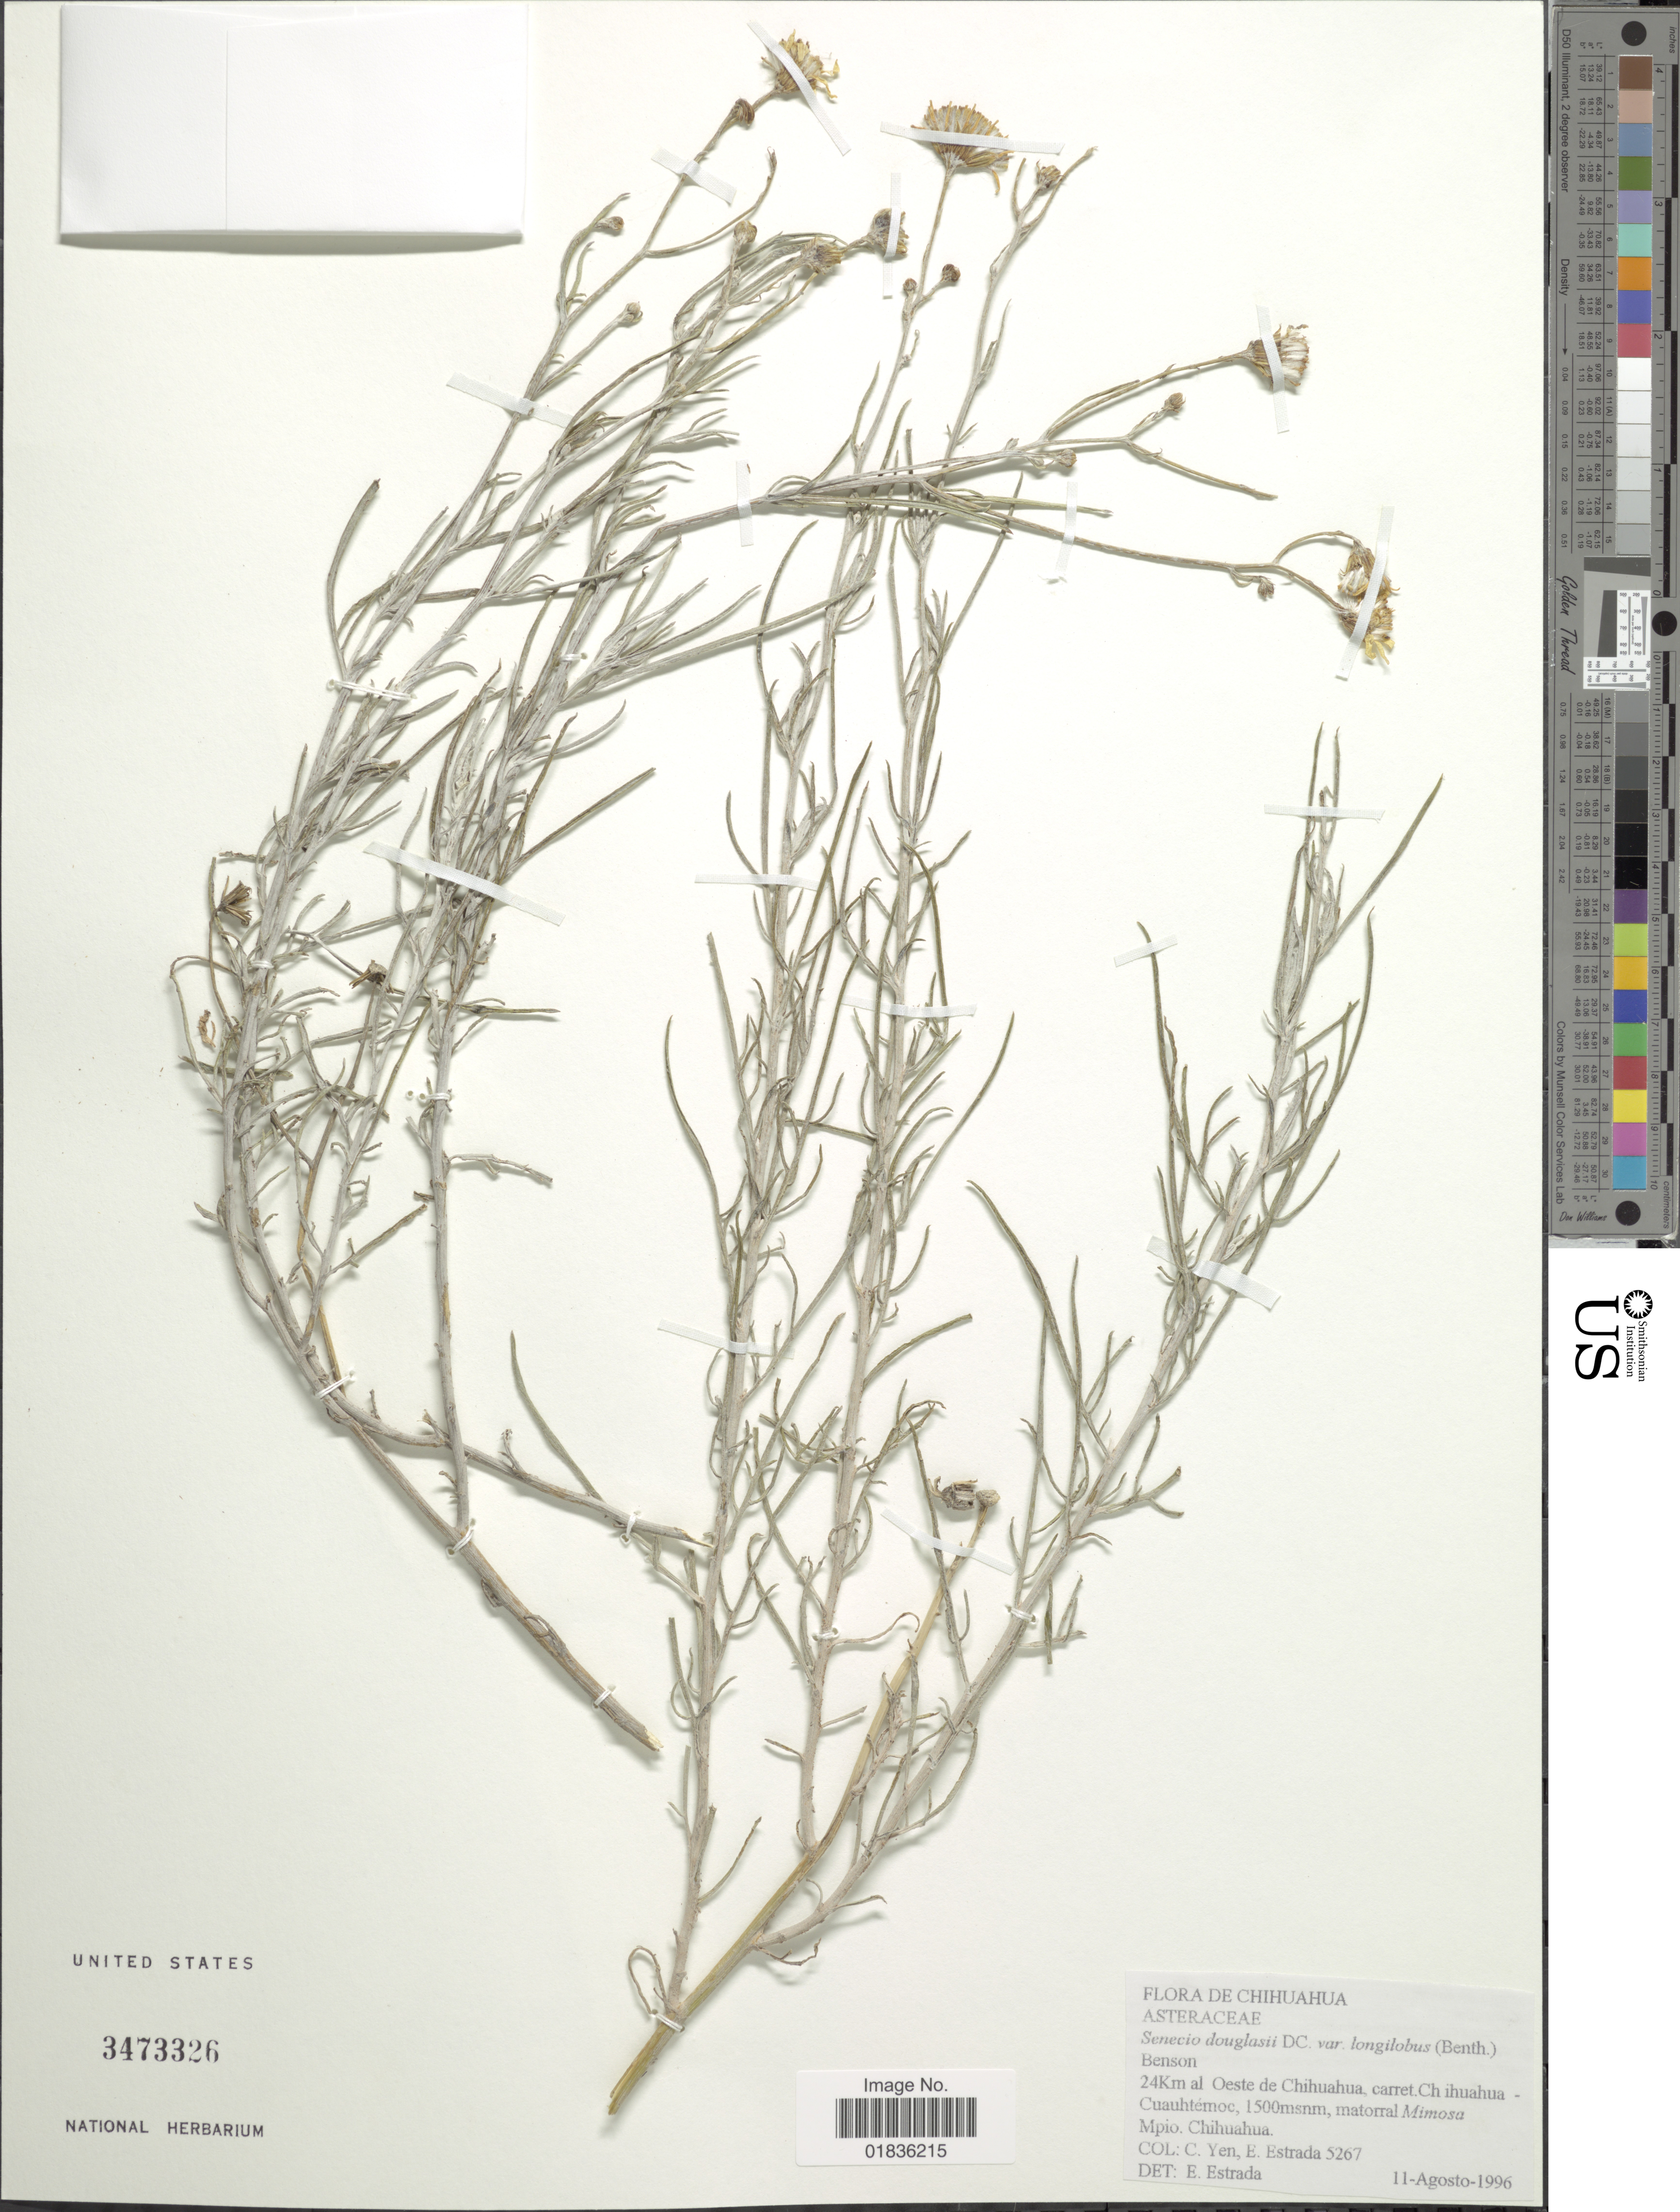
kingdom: Plantae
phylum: Tracheophyta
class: Magnoliopsida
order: Asterales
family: Asteraceae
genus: Senecio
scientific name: Senecio flaccidus var. flaccidus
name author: Less.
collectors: C. Yen & E. Estrada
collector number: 5267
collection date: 1996-08-11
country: Mexico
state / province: Chihuahua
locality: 24Km al Oeste de Chihuahua, carret. Chihuahua-Cuauhtemoc, Mpio. Chihuahua.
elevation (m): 1500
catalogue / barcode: US 3473326